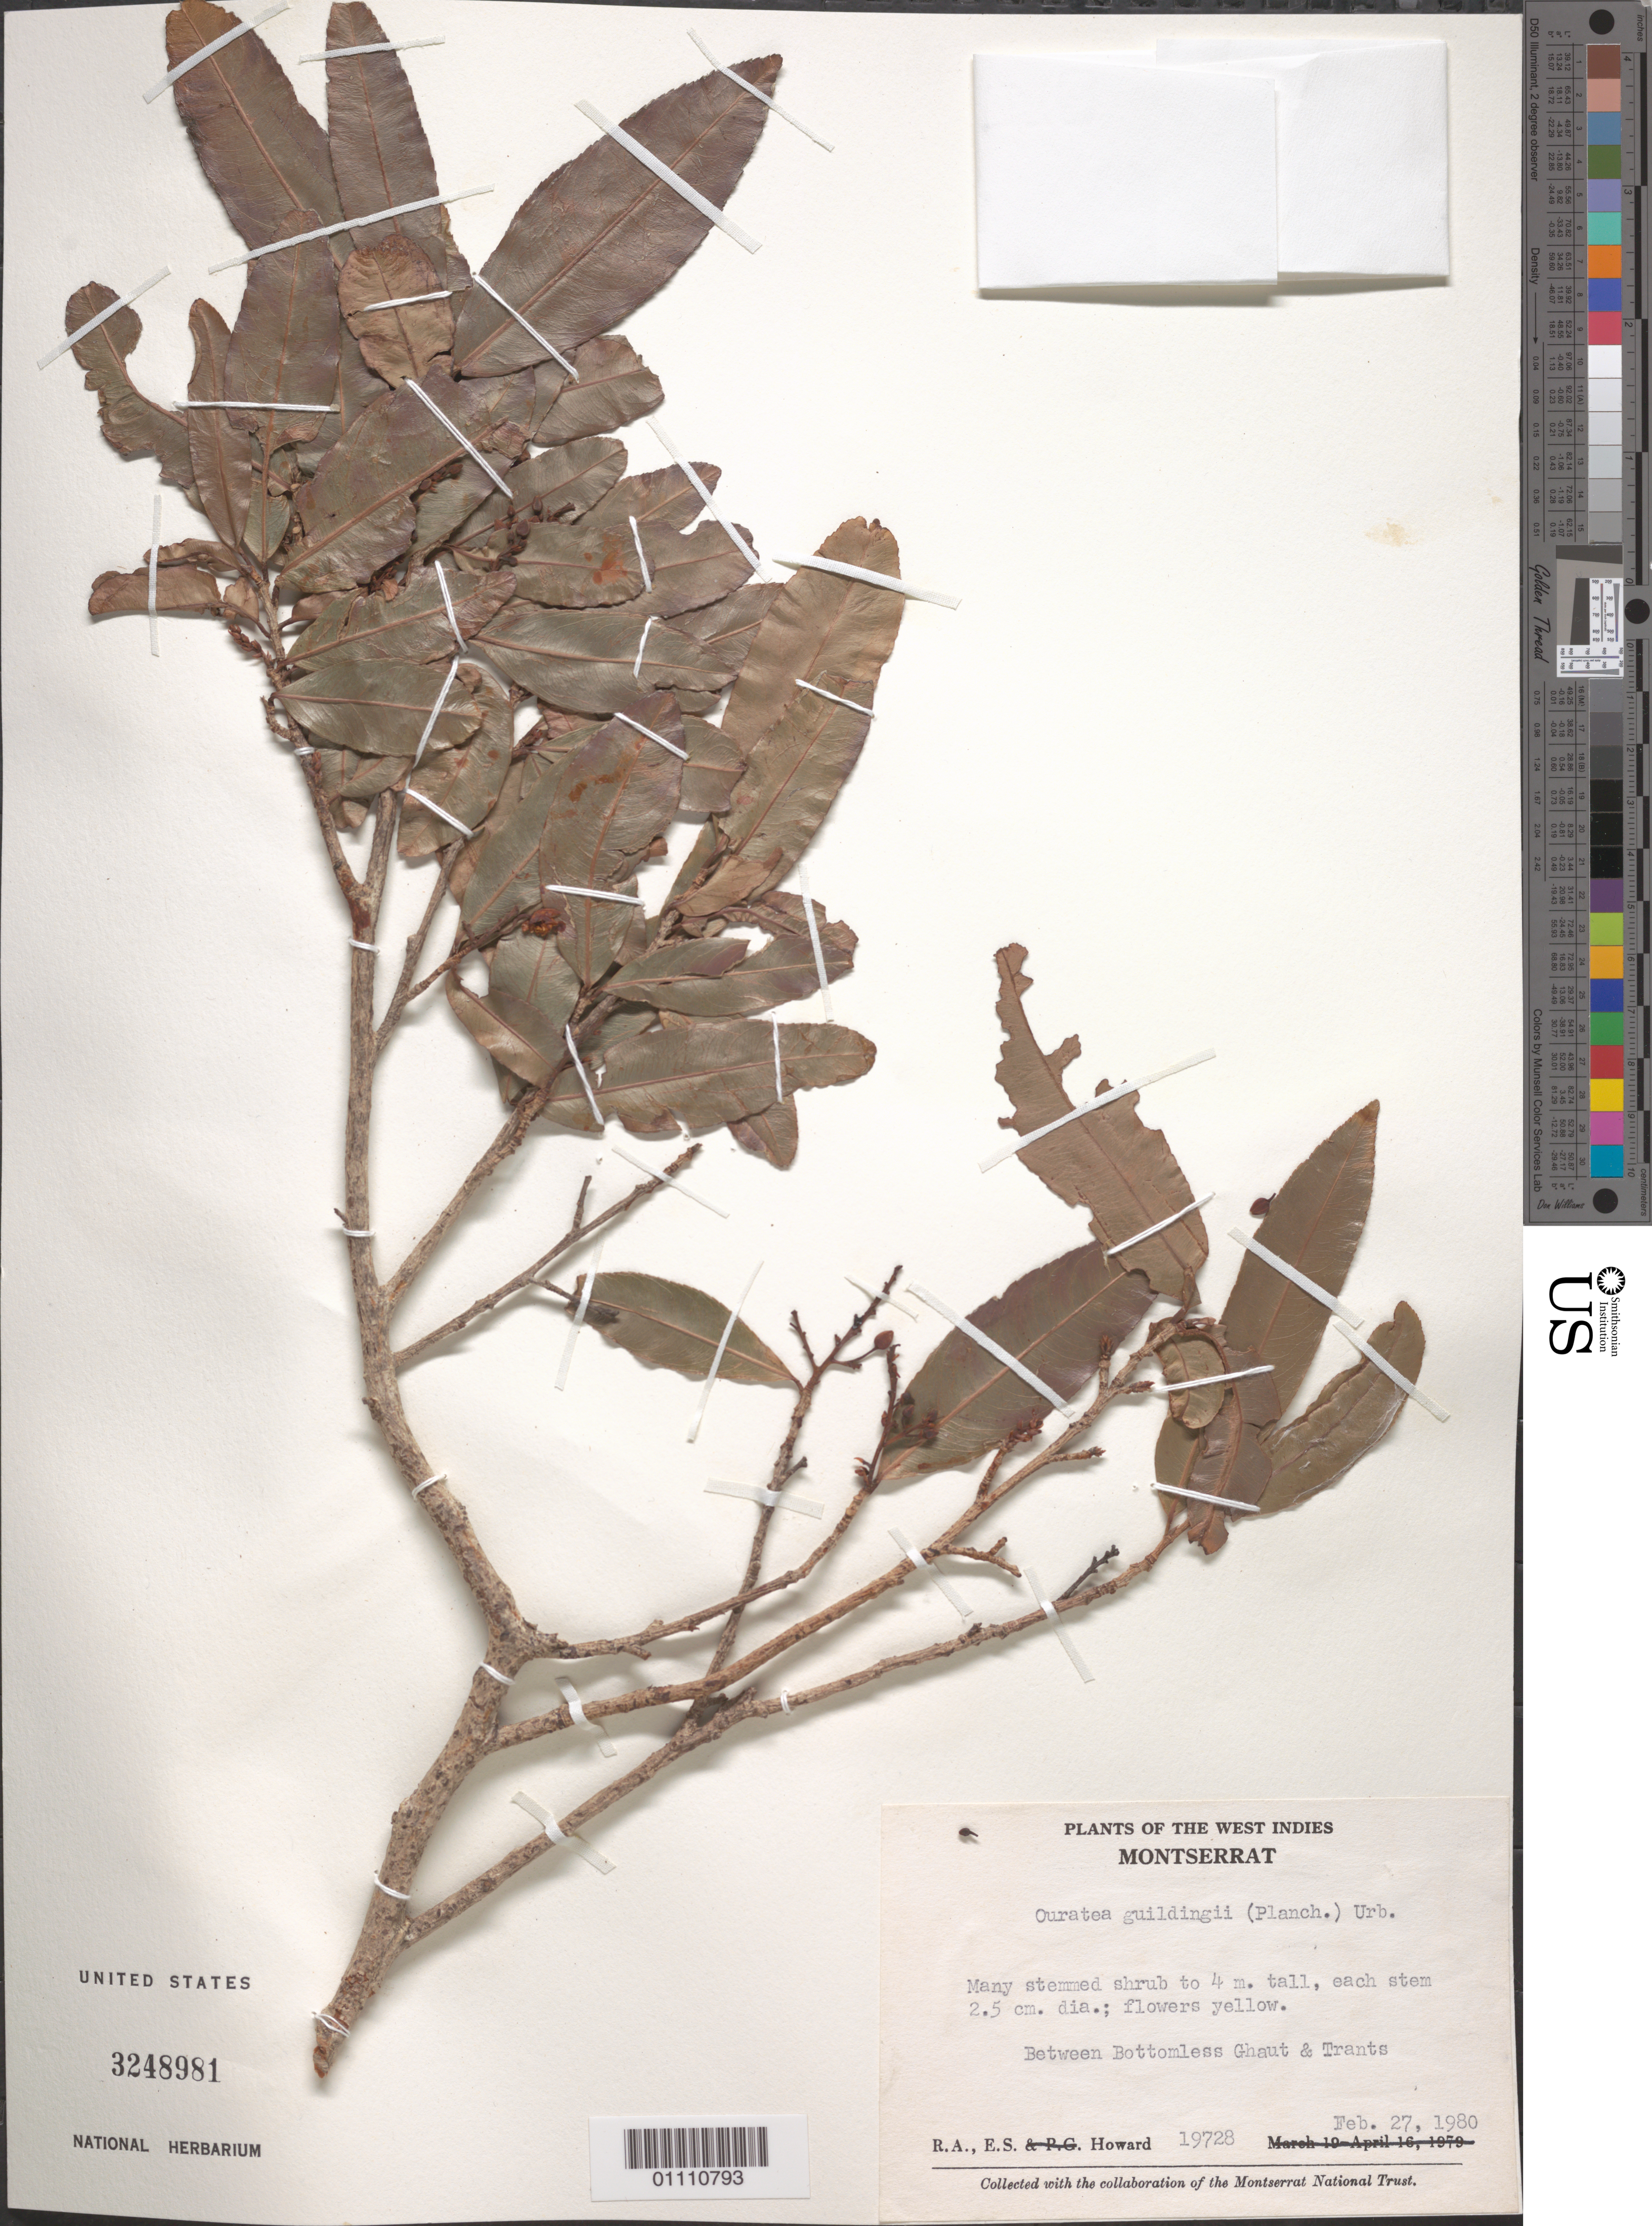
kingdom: Plantae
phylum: Tracheophyta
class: Magnoliopsida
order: Malpighiales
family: Ochnaceae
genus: Ouratea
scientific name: Ouratea guildingii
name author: (Planch.) Urb.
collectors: R. A. Howard & E. S. Howard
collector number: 19728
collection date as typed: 27 Feb 1980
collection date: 1980-02-27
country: Montserrat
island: Montserrat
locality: Between Bottomless Ghaut & Trants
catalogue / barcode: US 3248981